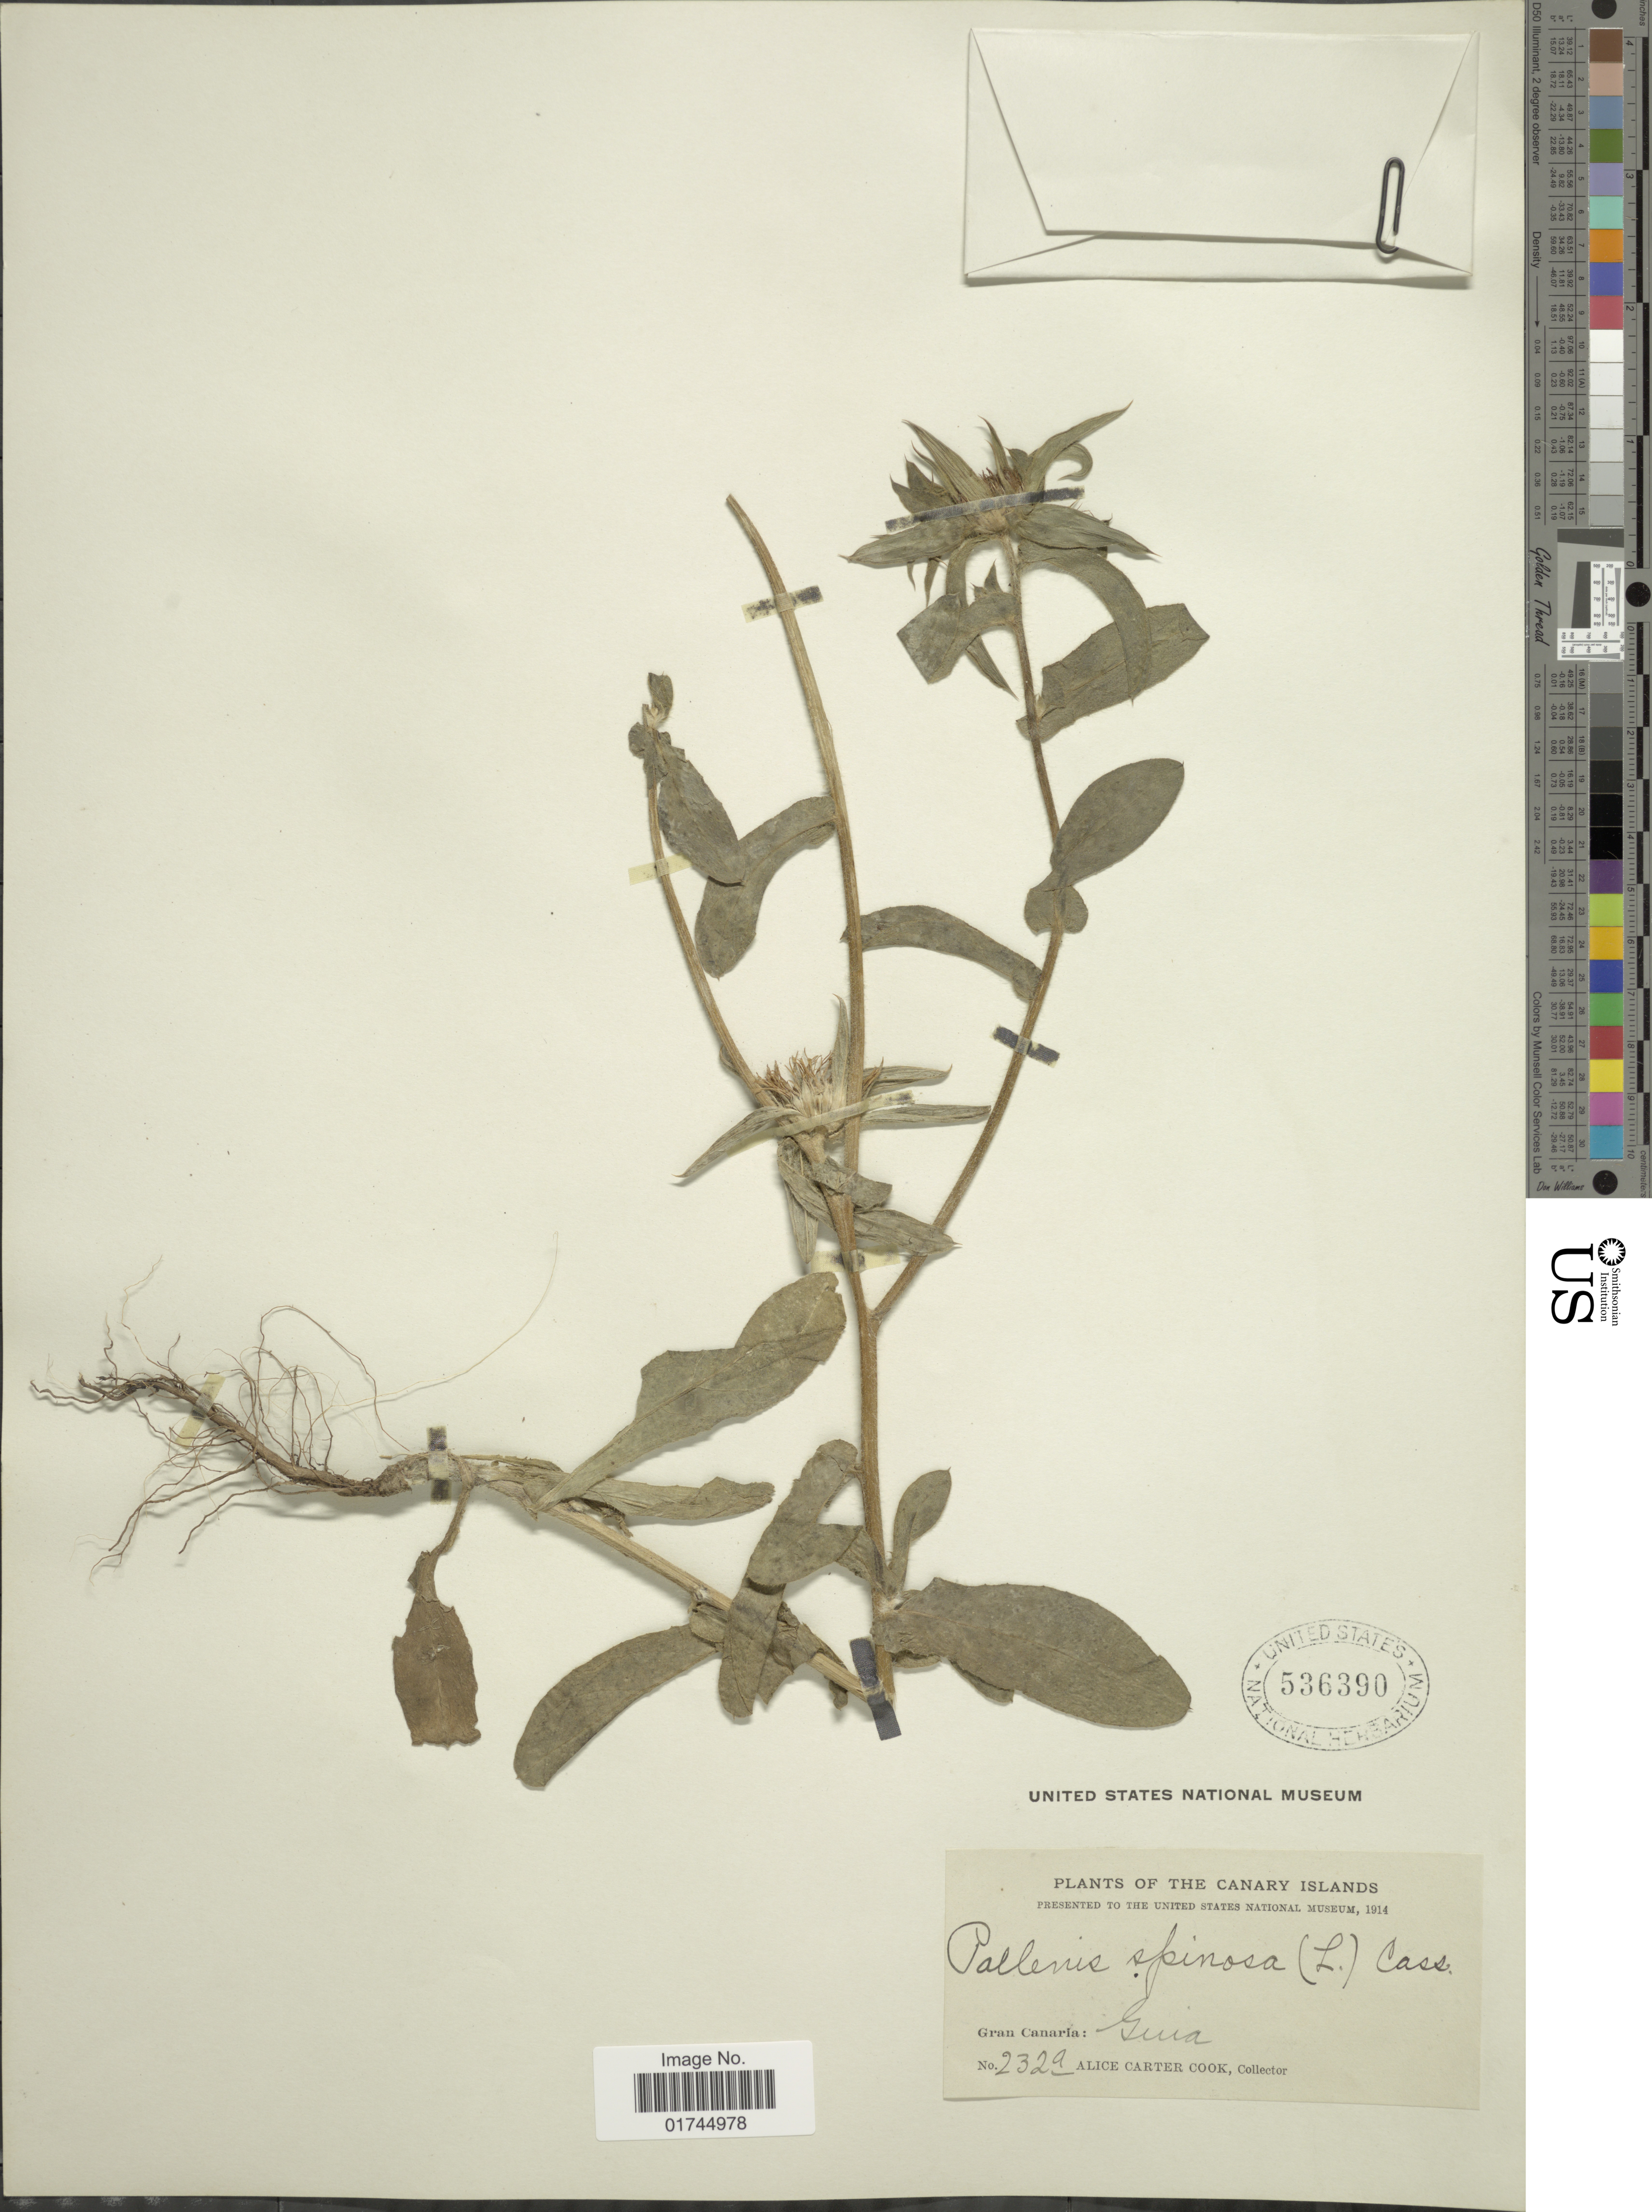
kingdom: Plantae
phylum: Tracheophyta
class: Magnoliopsida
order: Asterales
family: Asteraceae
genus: Pallenis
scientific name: Pallenis spinosa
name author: (L.) Cass.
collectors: Alice C. Cook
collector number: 232a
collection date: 1914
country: Spain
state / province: Canarias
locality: The Canary Islands, Gran Canaría: Guia.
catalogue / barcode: US 536390